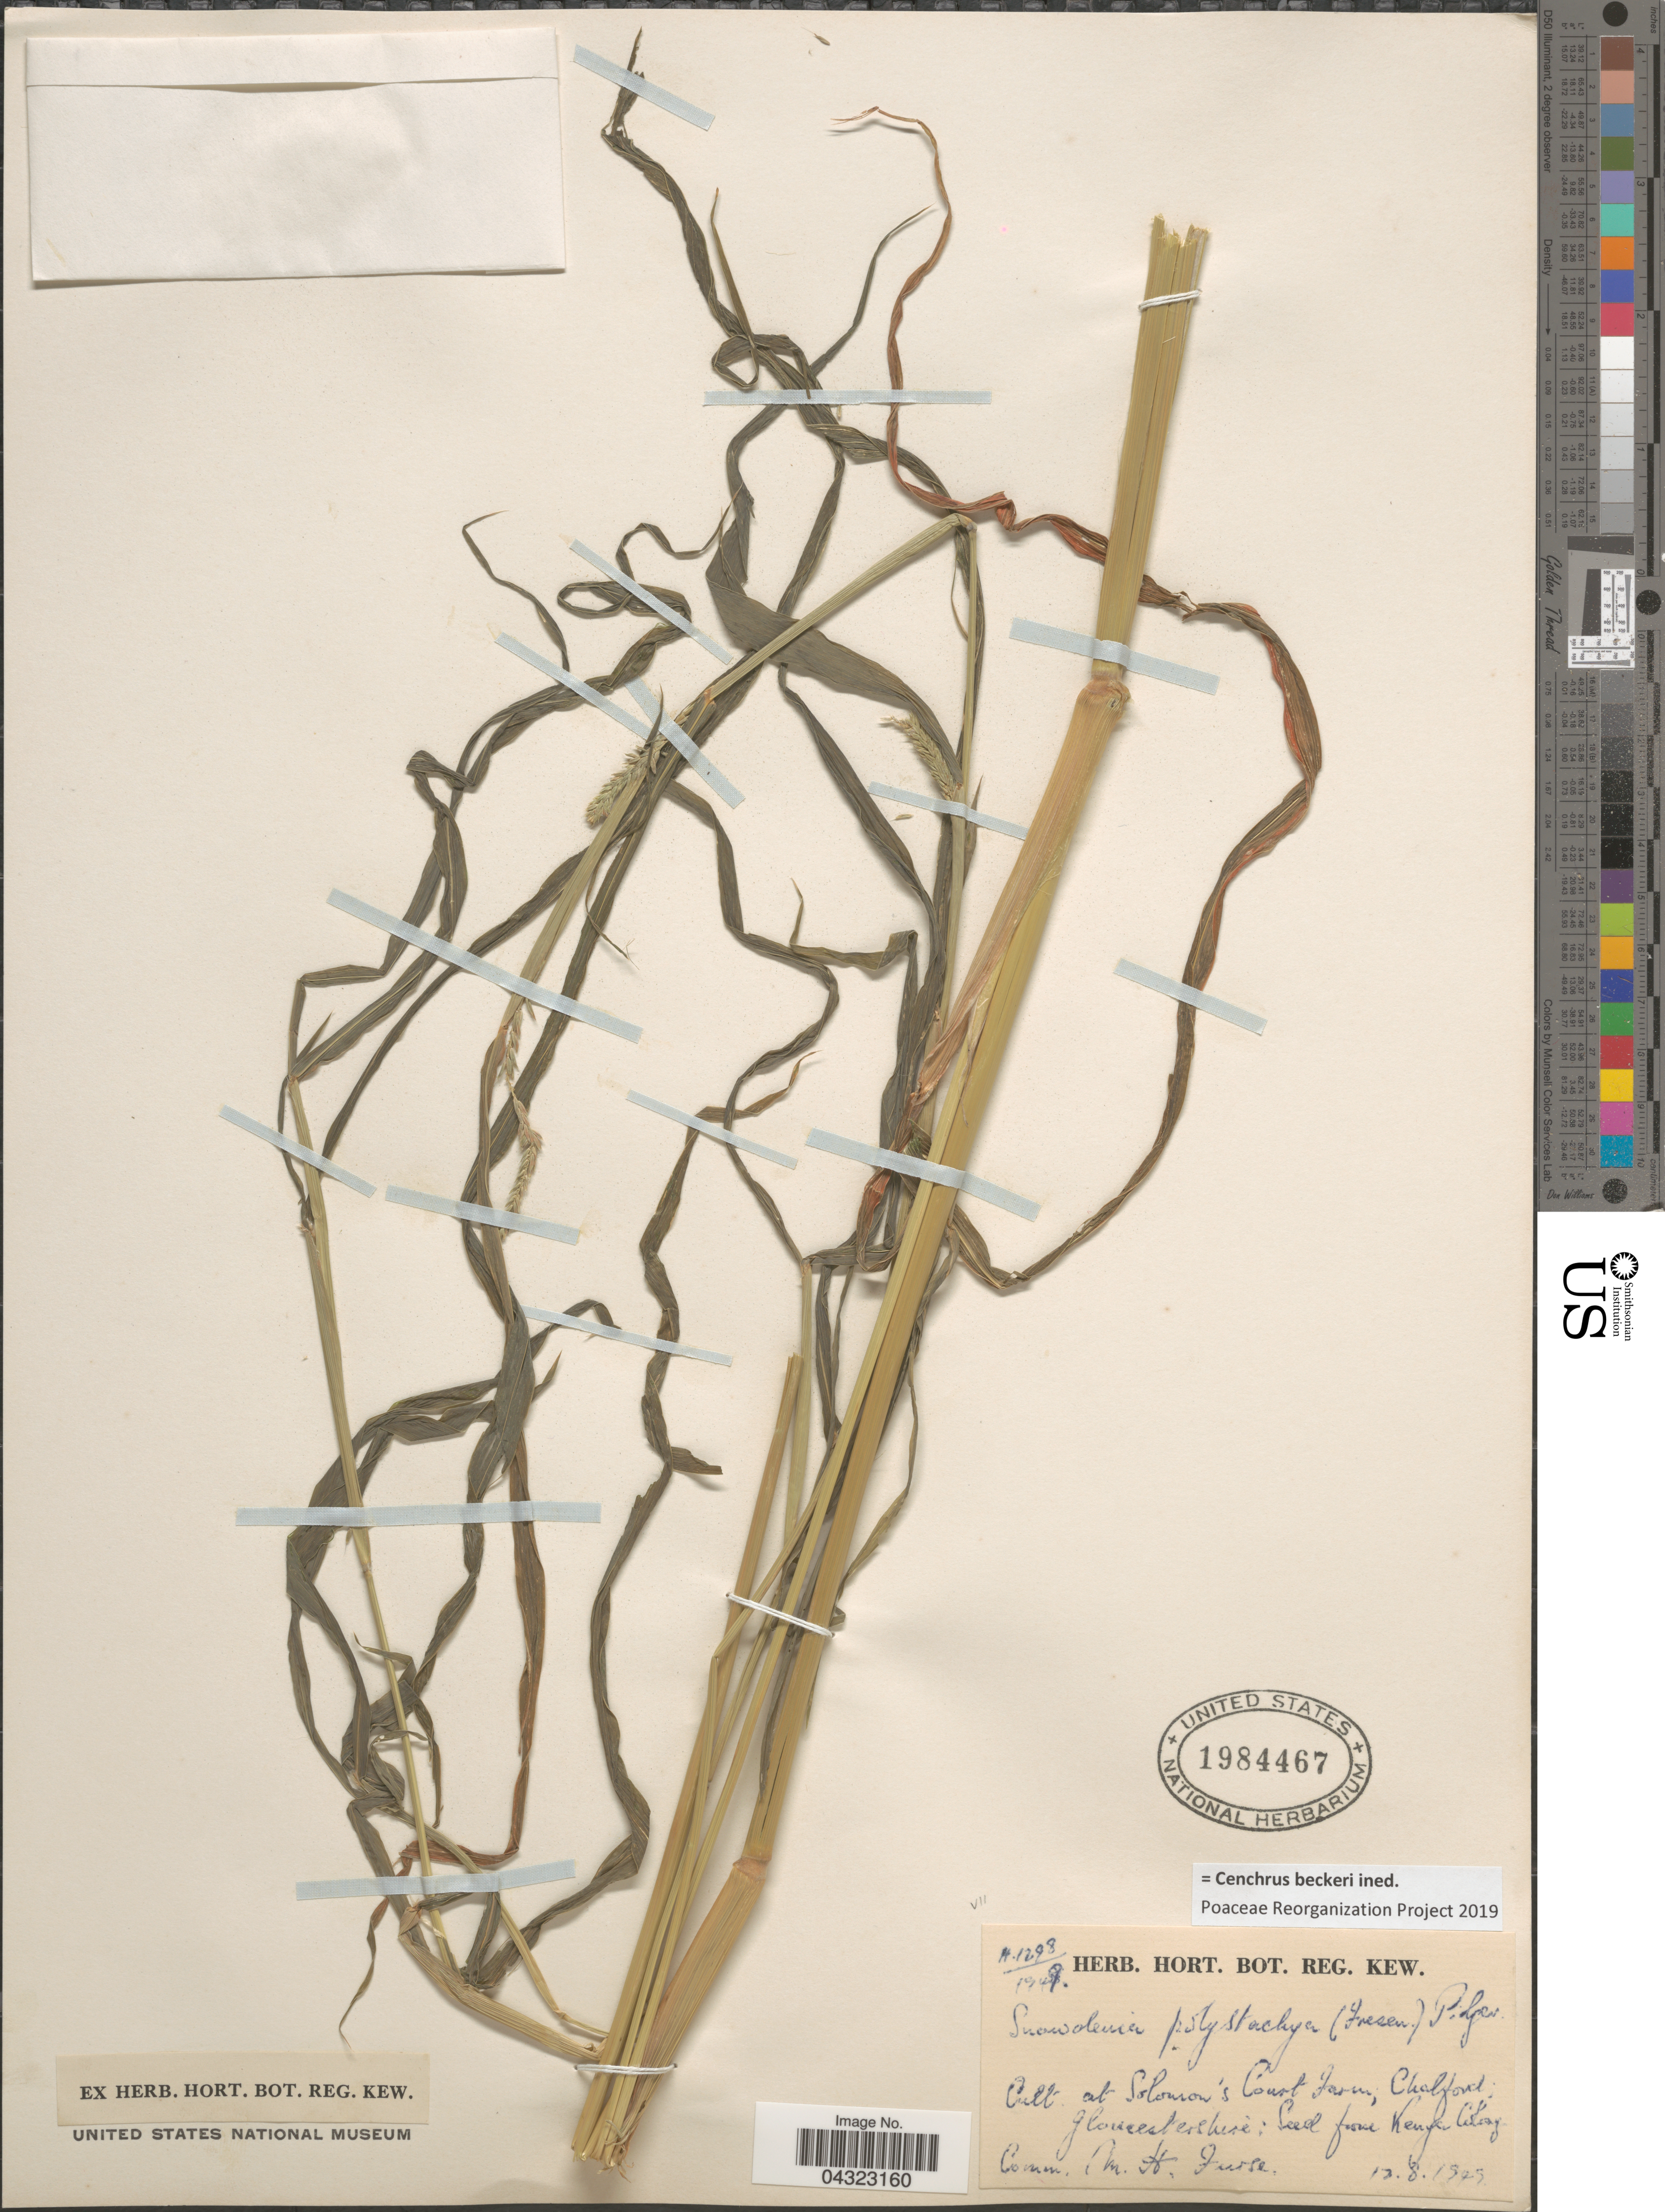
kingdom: Plantae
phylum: Tracheophyta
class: Liliopsida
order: Poales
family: Poaceae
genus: Cenchrus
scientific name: Cenchrus beckerii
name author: ined prp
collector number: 1298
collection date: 1945-08-12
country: United Kingdom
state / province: England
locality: Cult. at Solomon's Coast Farm; Chalford: Gloucestershire.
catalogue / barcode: US 1984467